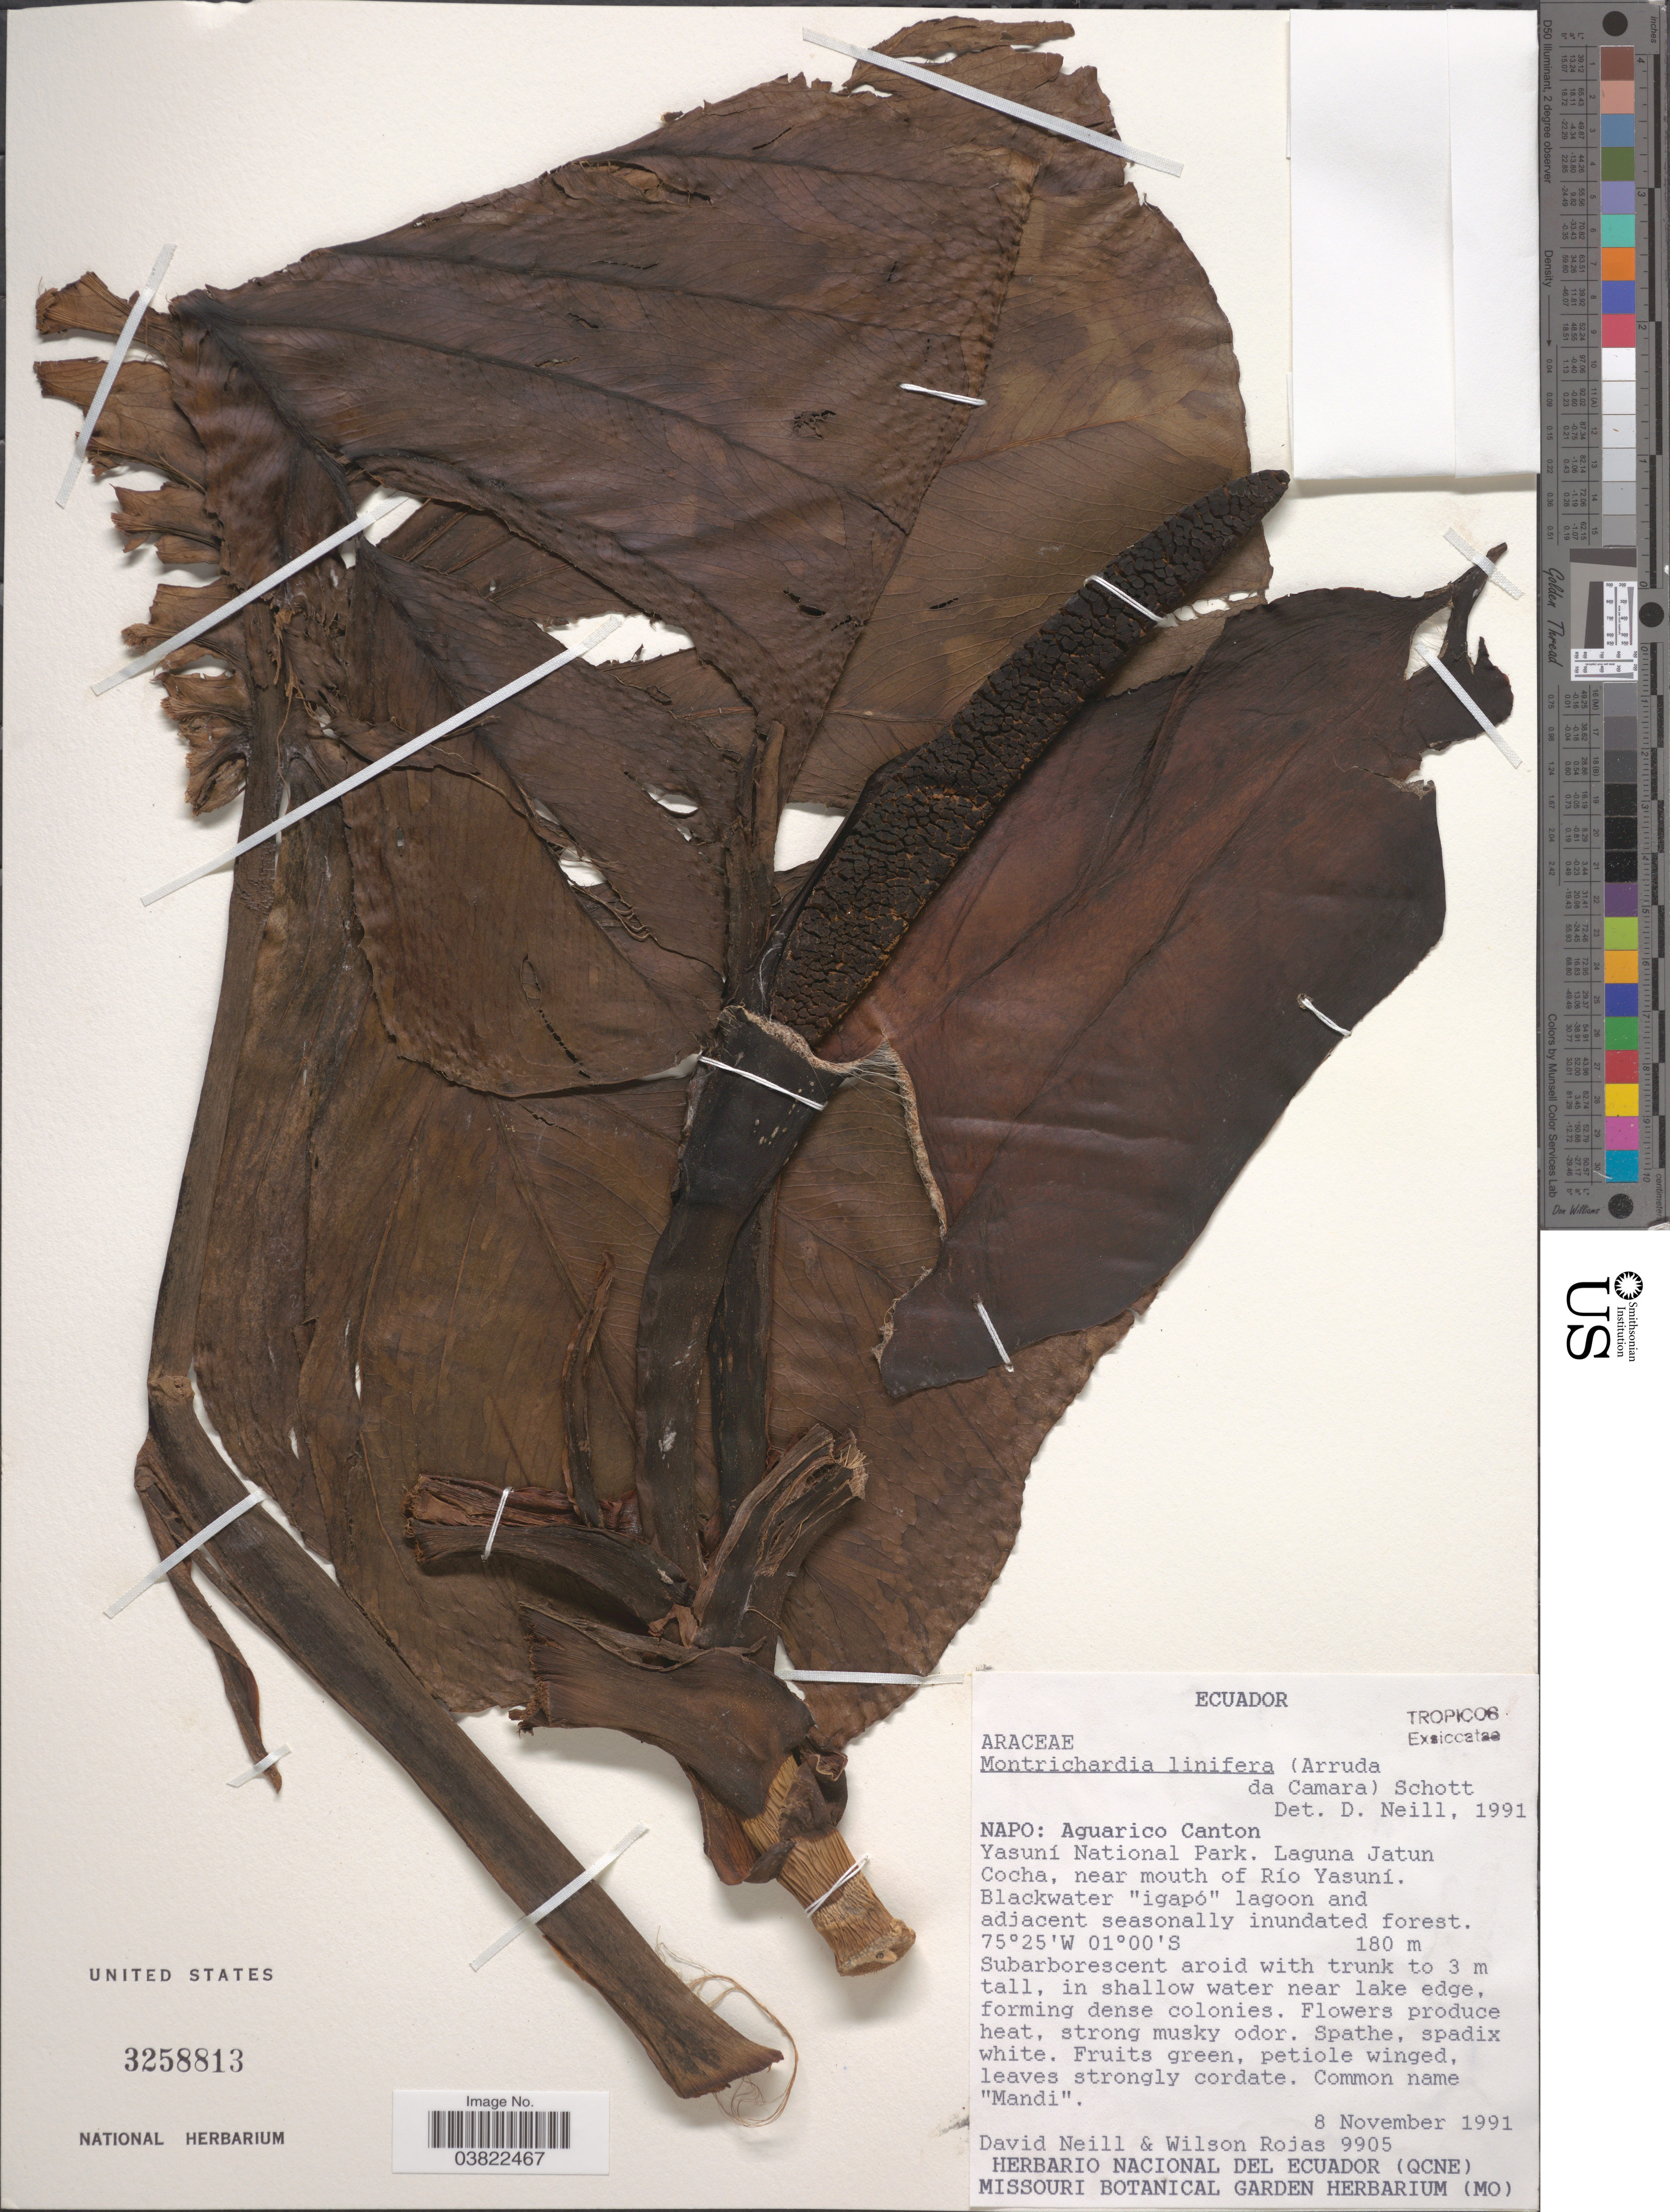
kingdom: Plantae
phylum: Tracheophyta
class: Liliopsida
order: Alismatales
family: Araceae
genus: Montrichardia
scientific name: Montrichardia linifera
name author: (Arruda) Schott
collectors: D. Neill & W. Rojas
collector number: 9905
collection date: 1991-11-08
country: Ecuador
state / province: Napo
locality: Aguarico Canton. Yasuní National Park. Laguna Jatun Cocha, near mouth of Río Yasuní. Blackwater "igapó" lagoon and adjacent seasonally inundated forest.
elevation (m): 180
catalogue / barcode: US 3258813